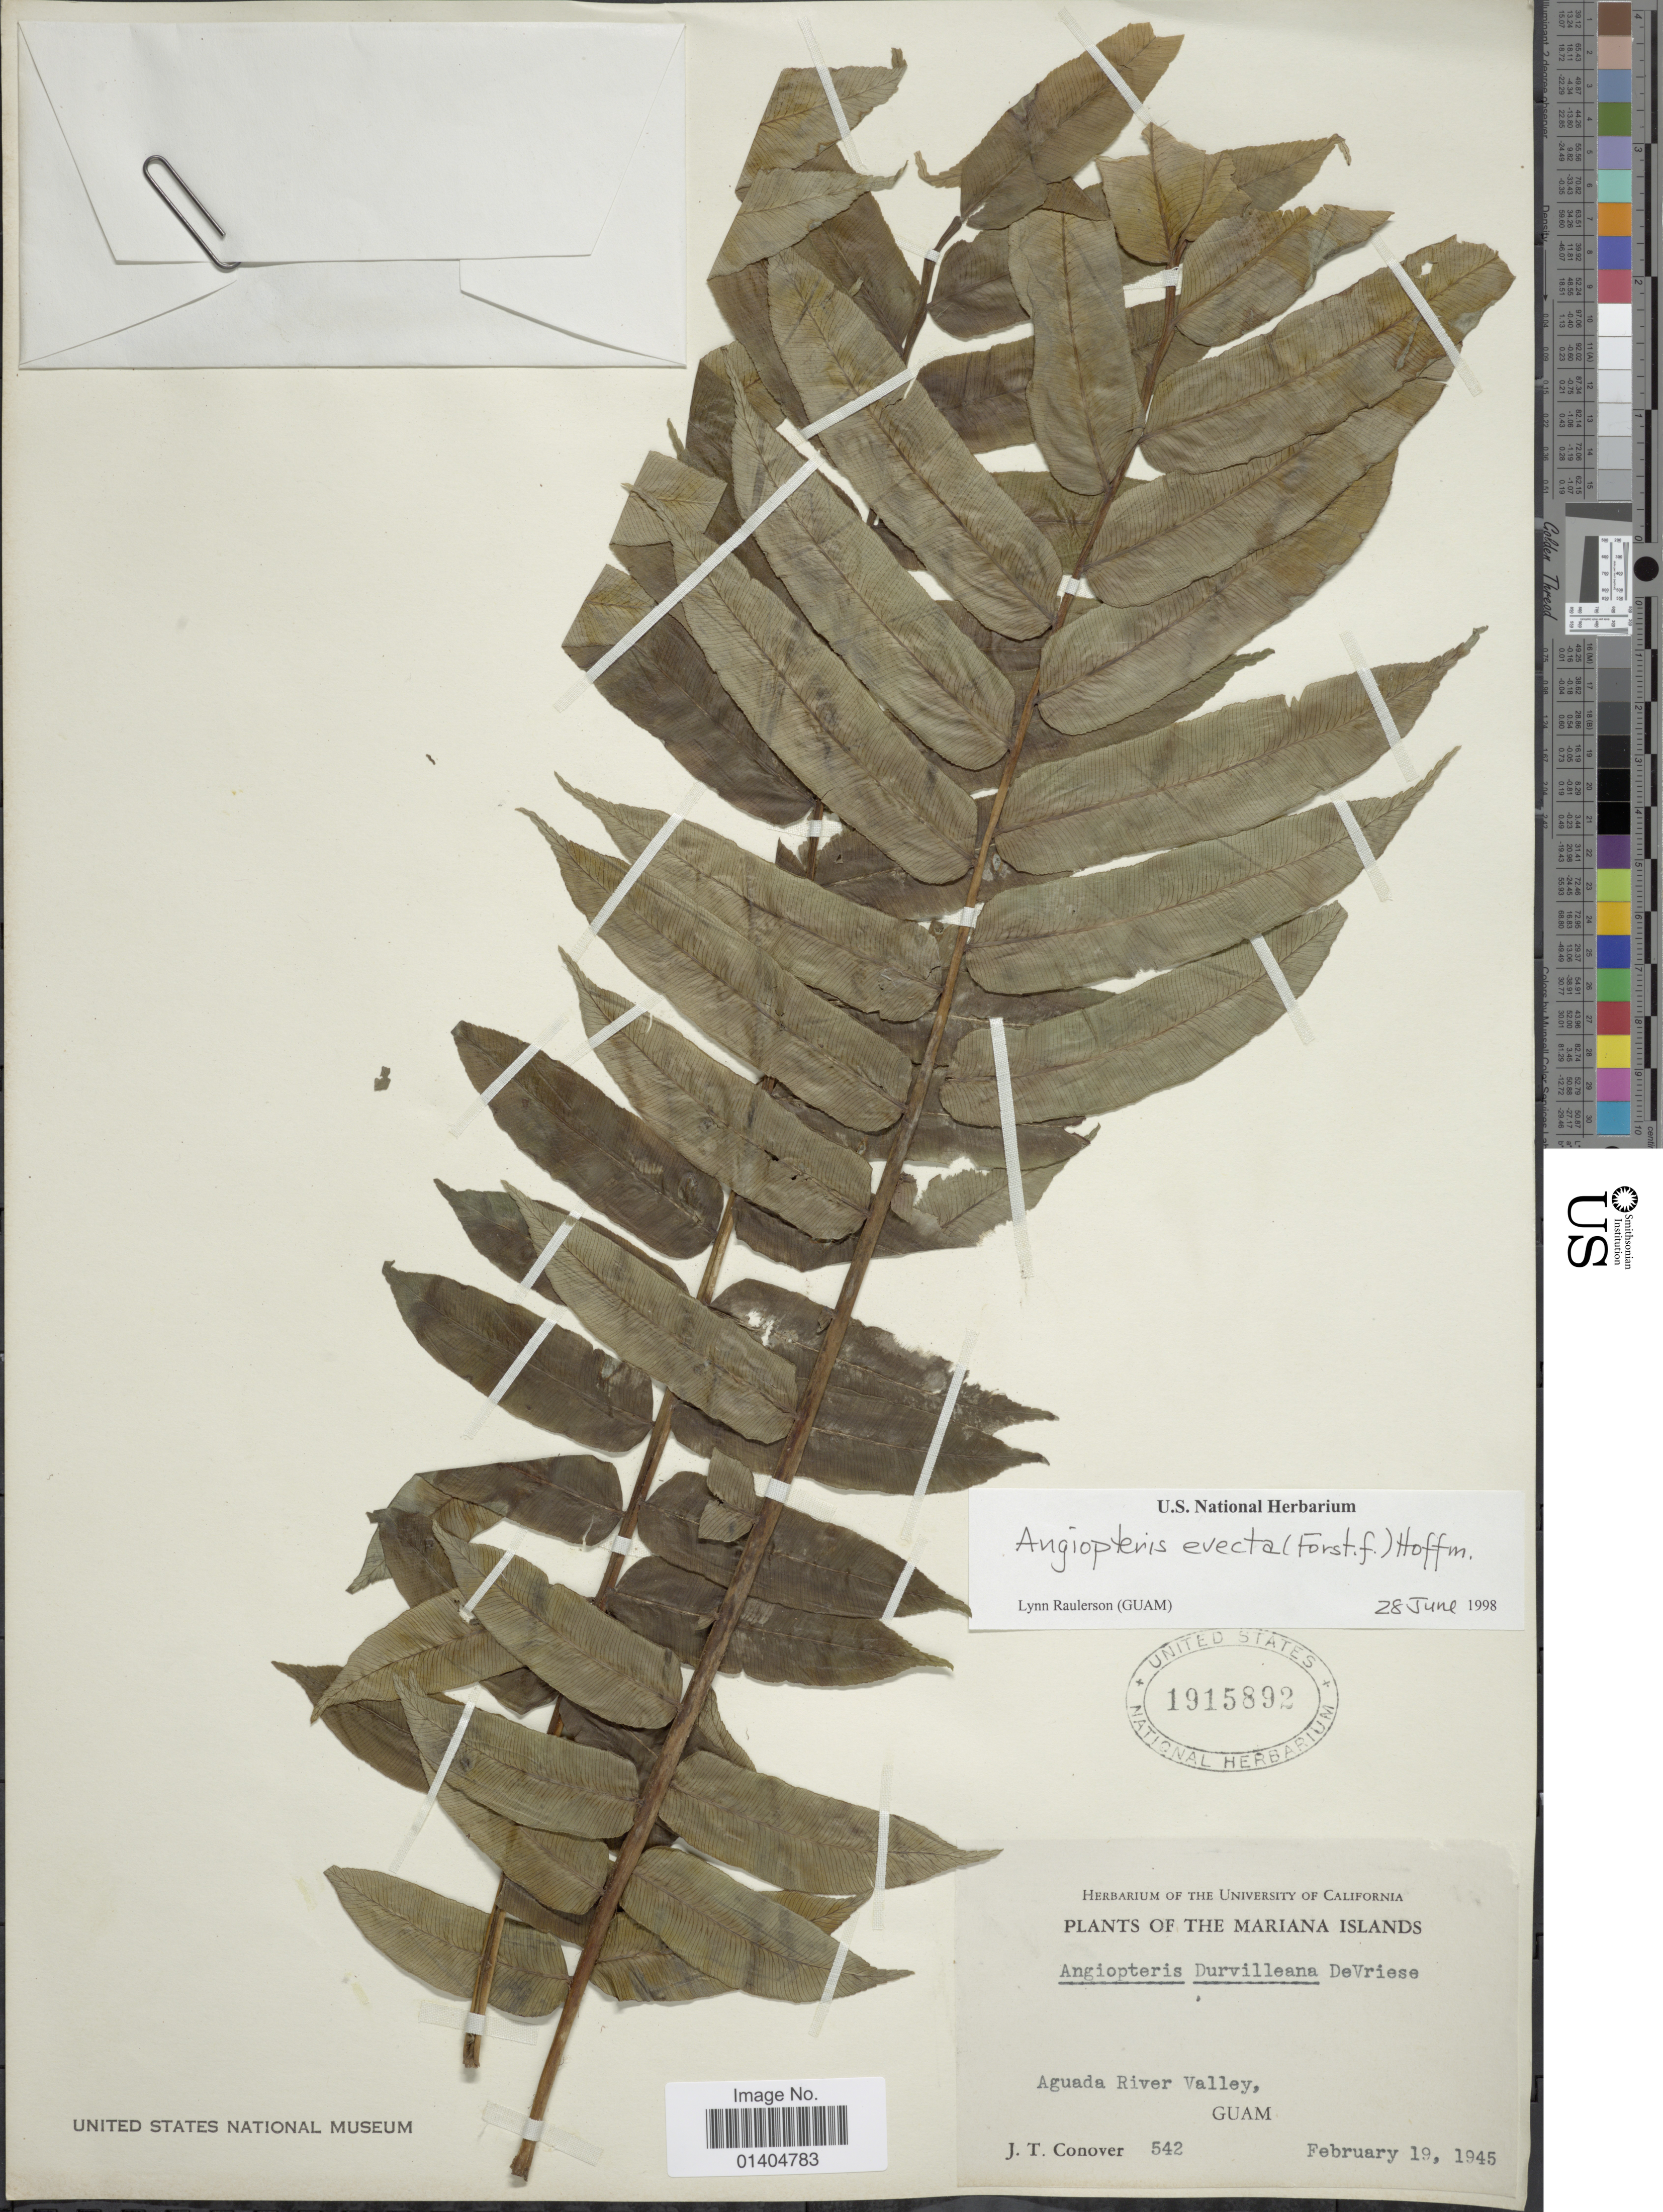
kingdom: Plantae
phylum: Tracheophyta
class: Polypodiopsida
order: Marattiales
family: Marattiaceae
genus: Angiopteris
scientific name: Angiopteris evecta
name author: (G. Forst.) Hoffm.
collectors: J. T. Conover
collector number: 542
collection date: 1945-02-19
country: Guam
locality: Aguada River Valley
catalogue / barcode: US 1915892